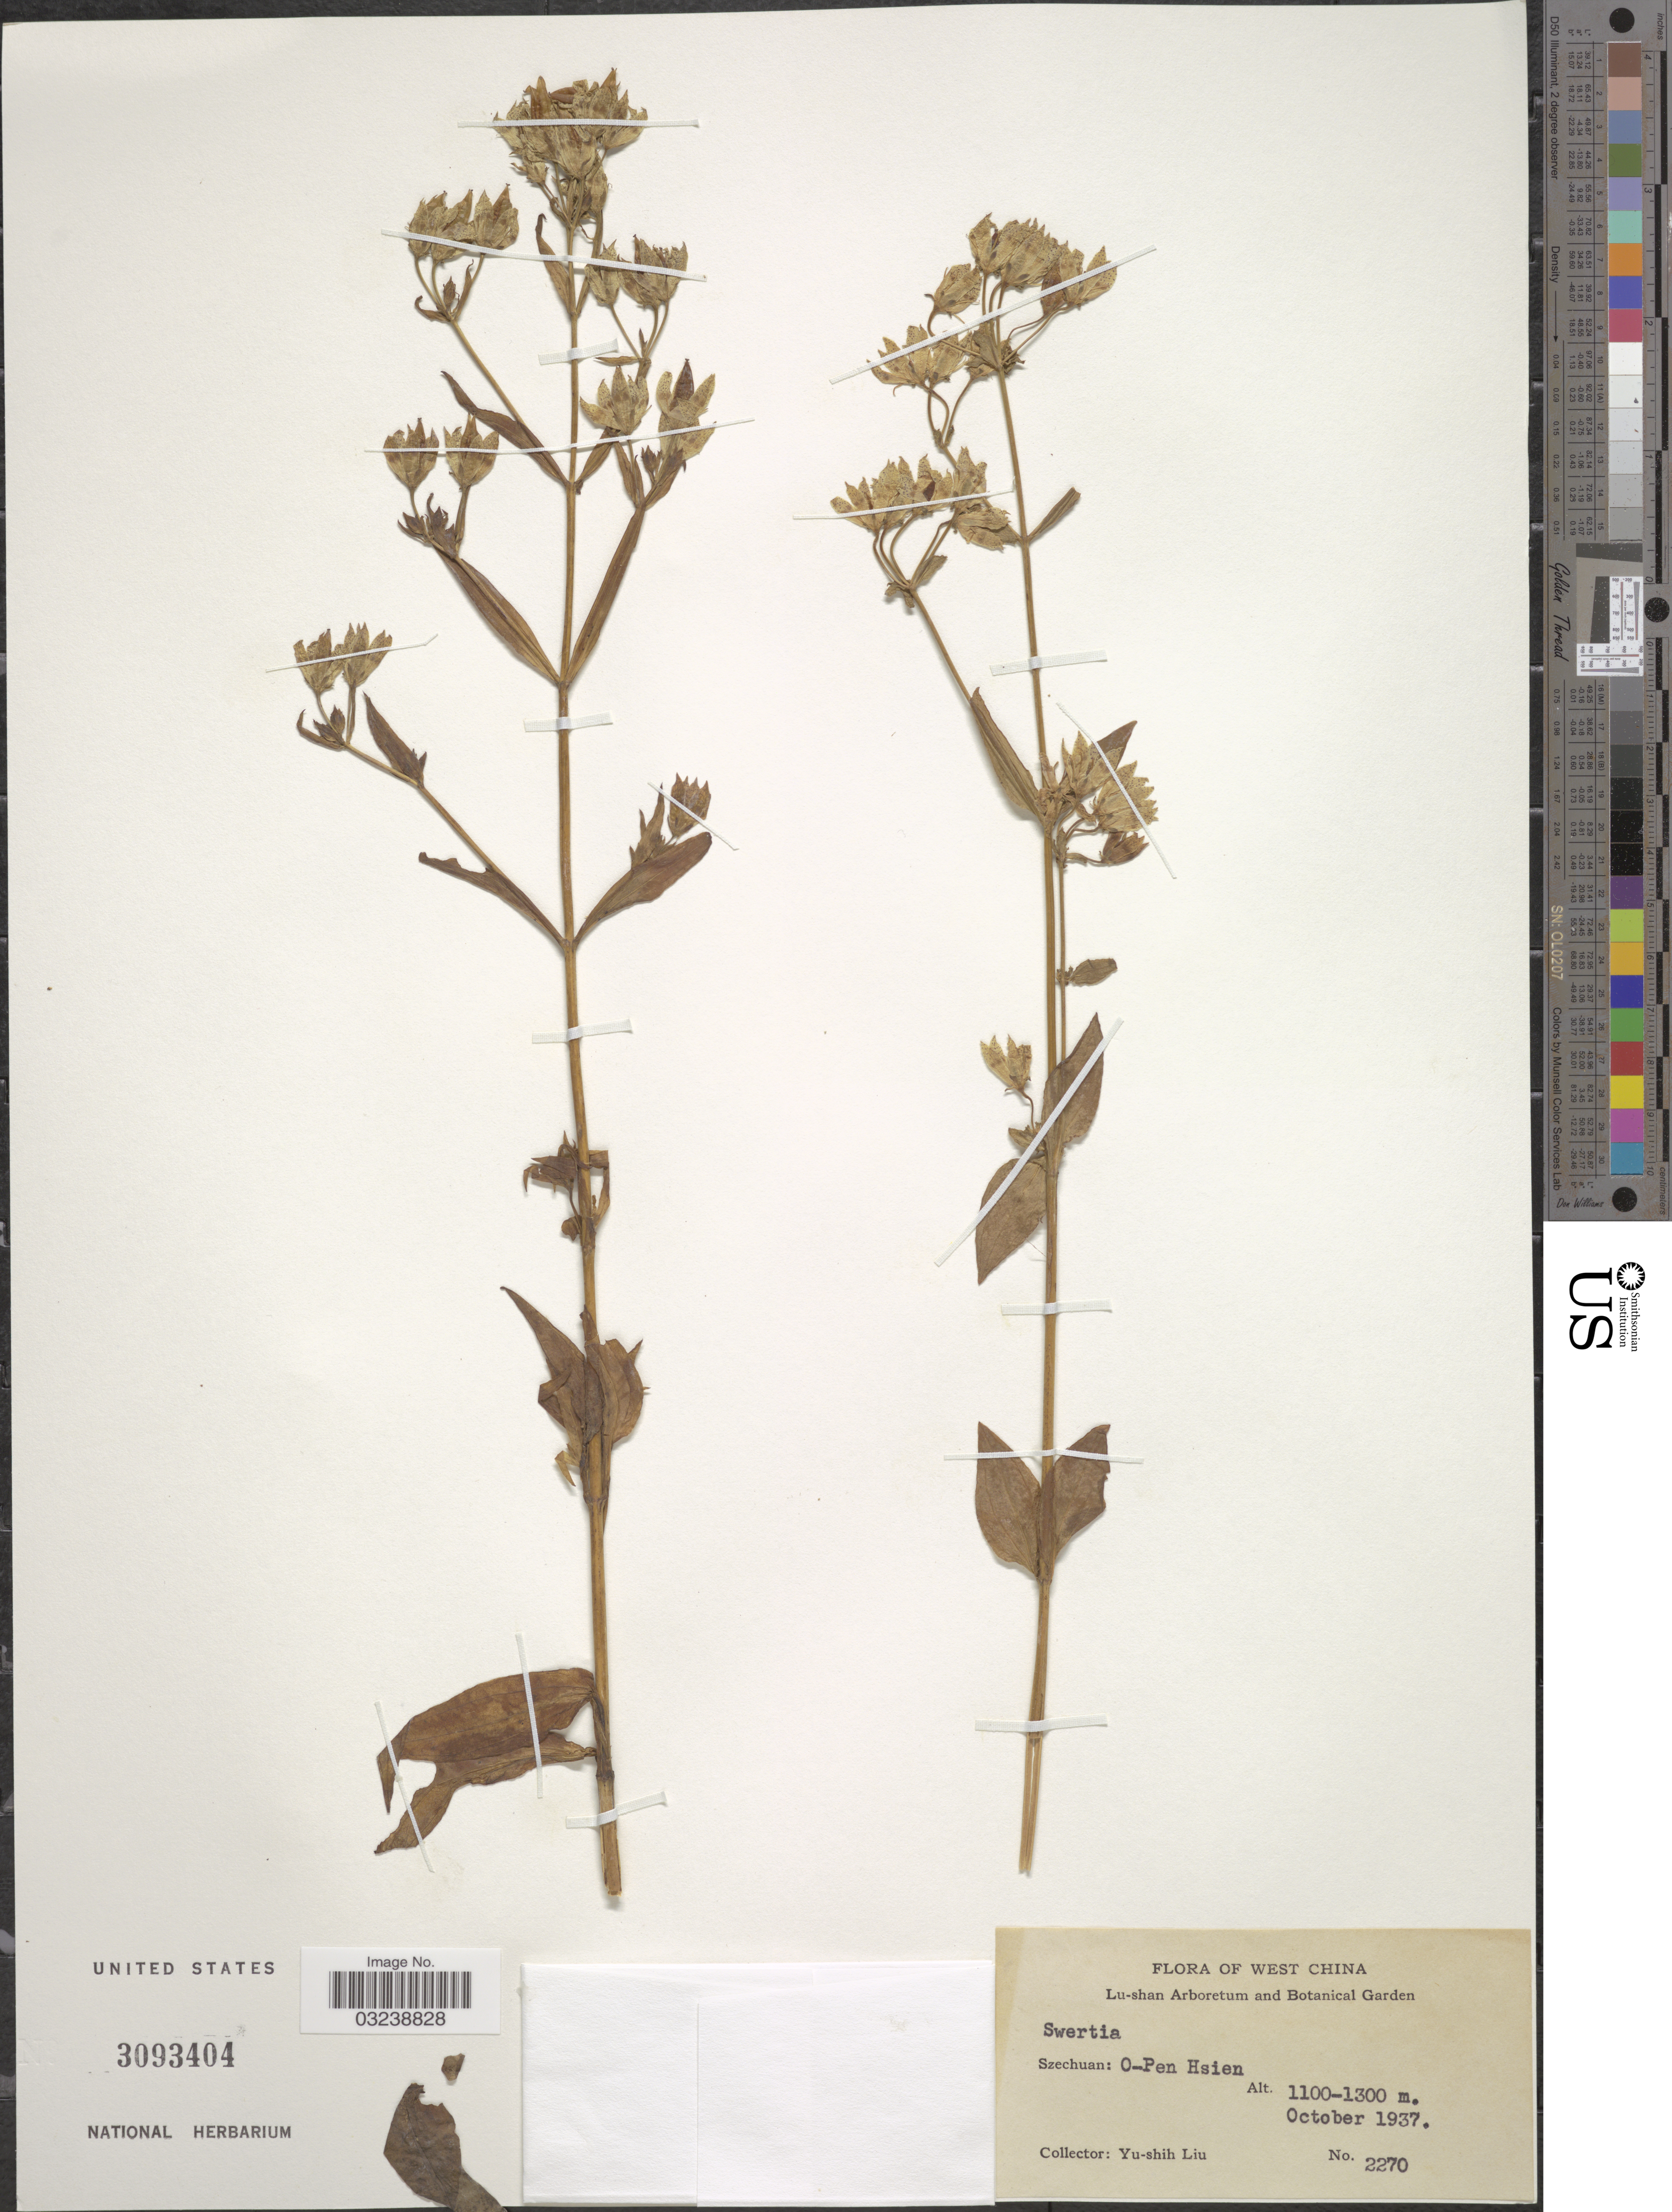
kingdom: Plantae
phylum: Tracheophyta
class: Magnoliopsida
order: Gentianales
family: Gentianaceae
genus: Swertia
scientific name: Swertia sp.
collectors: Y.-S. Liu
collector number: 2270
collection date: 1937-10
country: China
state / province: Sichuan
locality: West China. Szechuan: O-Pen Hsien.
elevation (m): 1100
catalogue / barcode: US 3093404